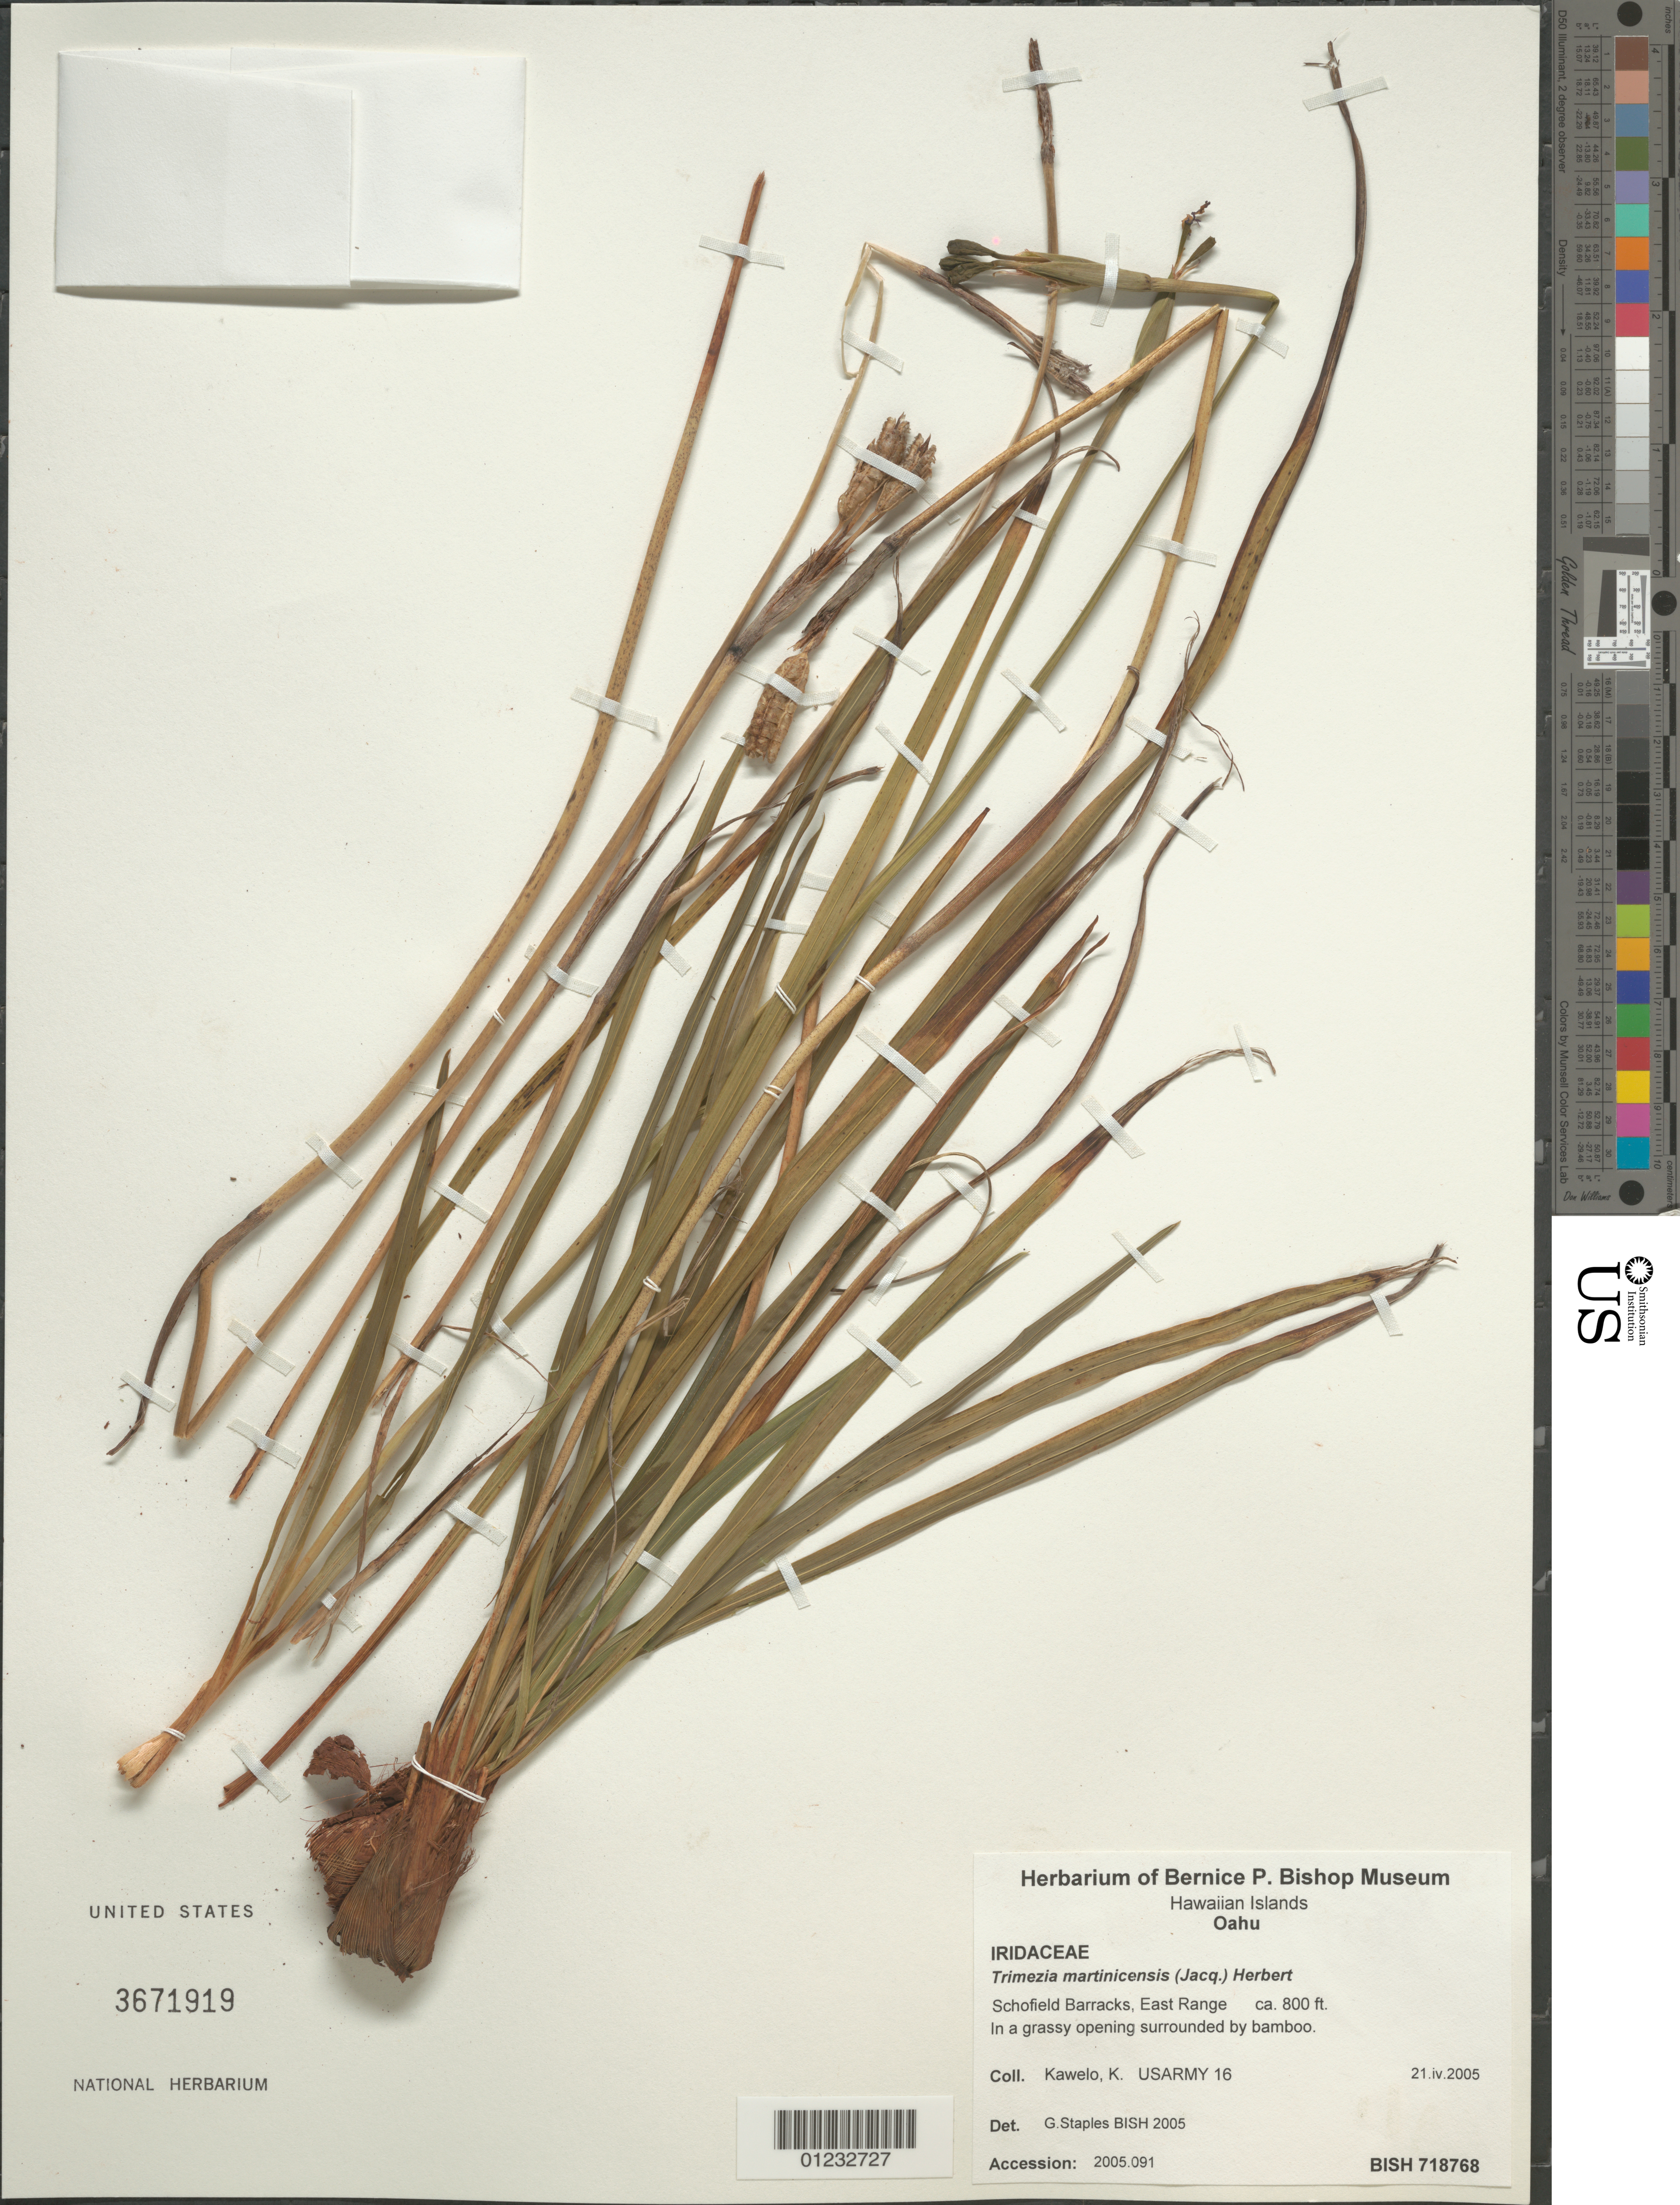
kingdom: Plantae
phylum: Tracheophyta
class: Liliopsida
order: Asparagales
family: Iridaceae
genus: Trimezia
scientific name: Trimezia martinicensis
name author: (Jacq.) Herb.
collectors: K. Kawelo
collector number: USARMY 16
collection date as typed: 21.iv.2005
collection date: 2005-04-21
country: United States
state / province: Hawaii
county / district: Honolulu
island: Oahu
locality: Schofield Barracks, East Range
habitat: Grassy Opening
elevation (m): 244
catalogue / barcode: US 3671919